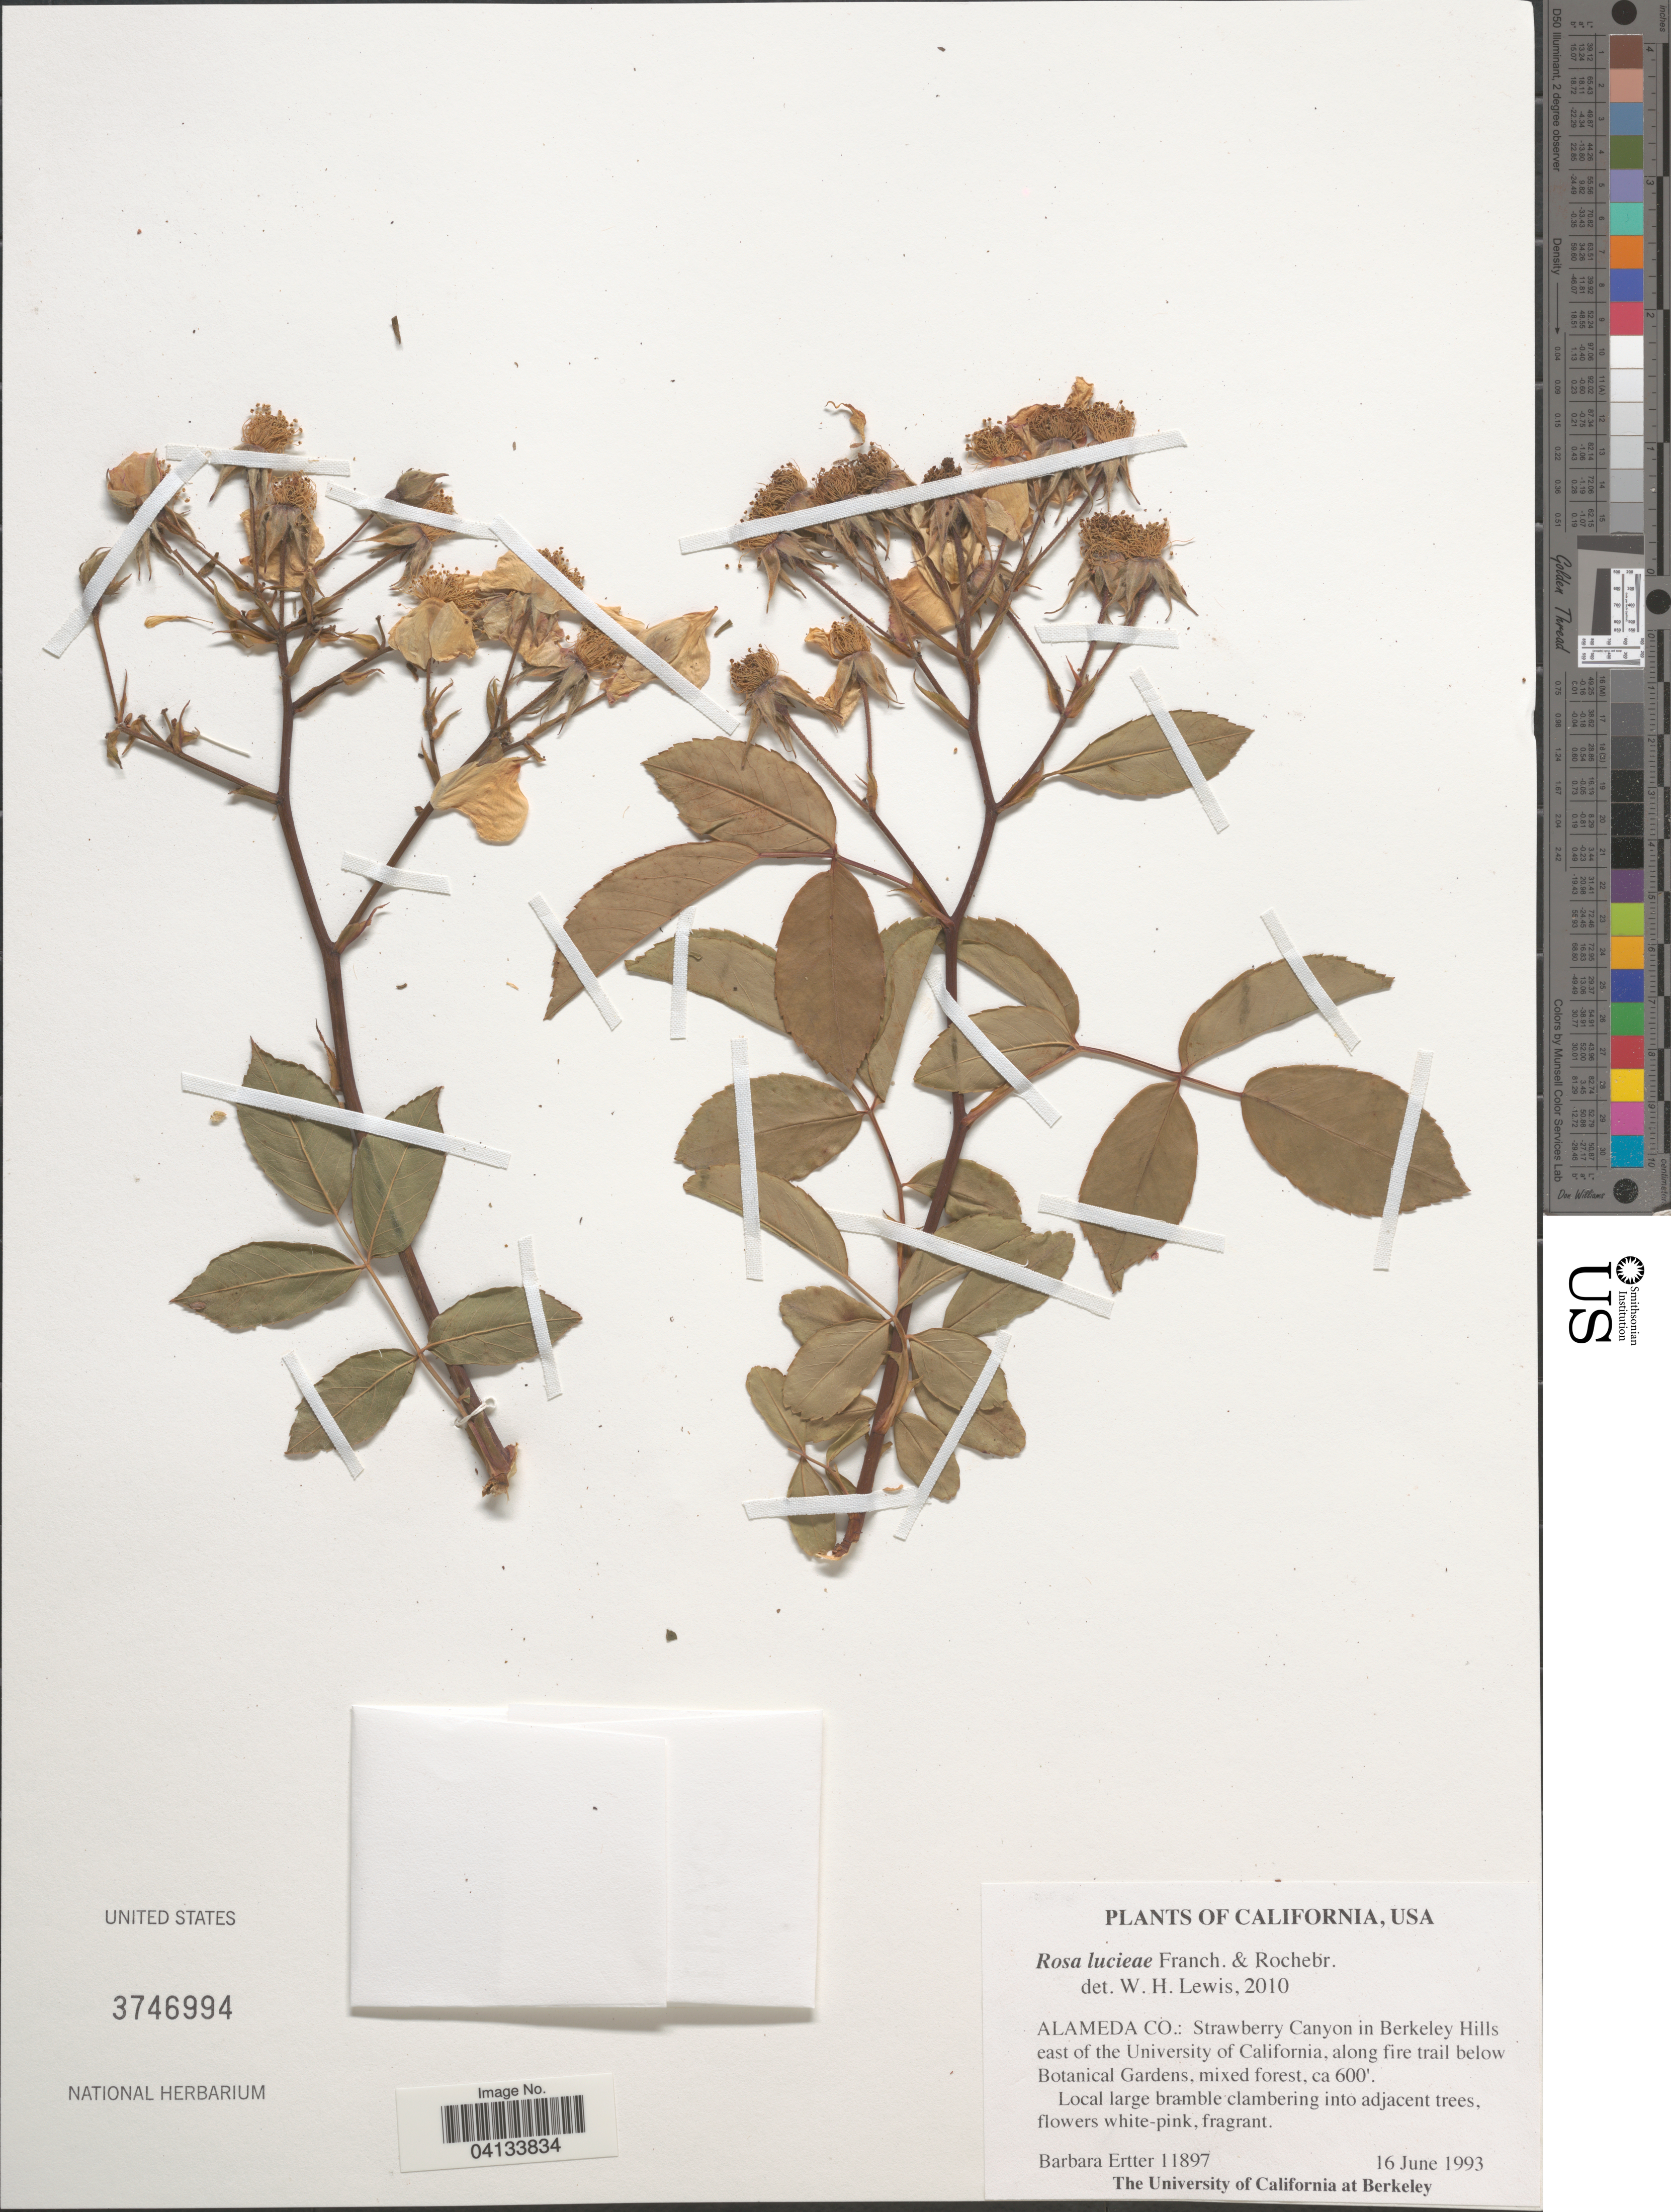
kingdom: Plantae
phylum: Tracheophyta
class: Magnoliopsida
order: Rosales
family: Rosaceae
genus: Rosa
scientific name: Rosa lucieae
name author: Franch. & Rochebr. ex Crép.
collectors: B. Ertter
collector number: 11897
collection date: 1993-06-16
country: United States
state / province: California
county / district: Alameda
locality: Alameda Co.: Strawberry Canyon in Berkeley Hills east of the University of California, along fire trail below Botanical Gardens.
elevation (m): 183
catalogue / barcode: US 3746994